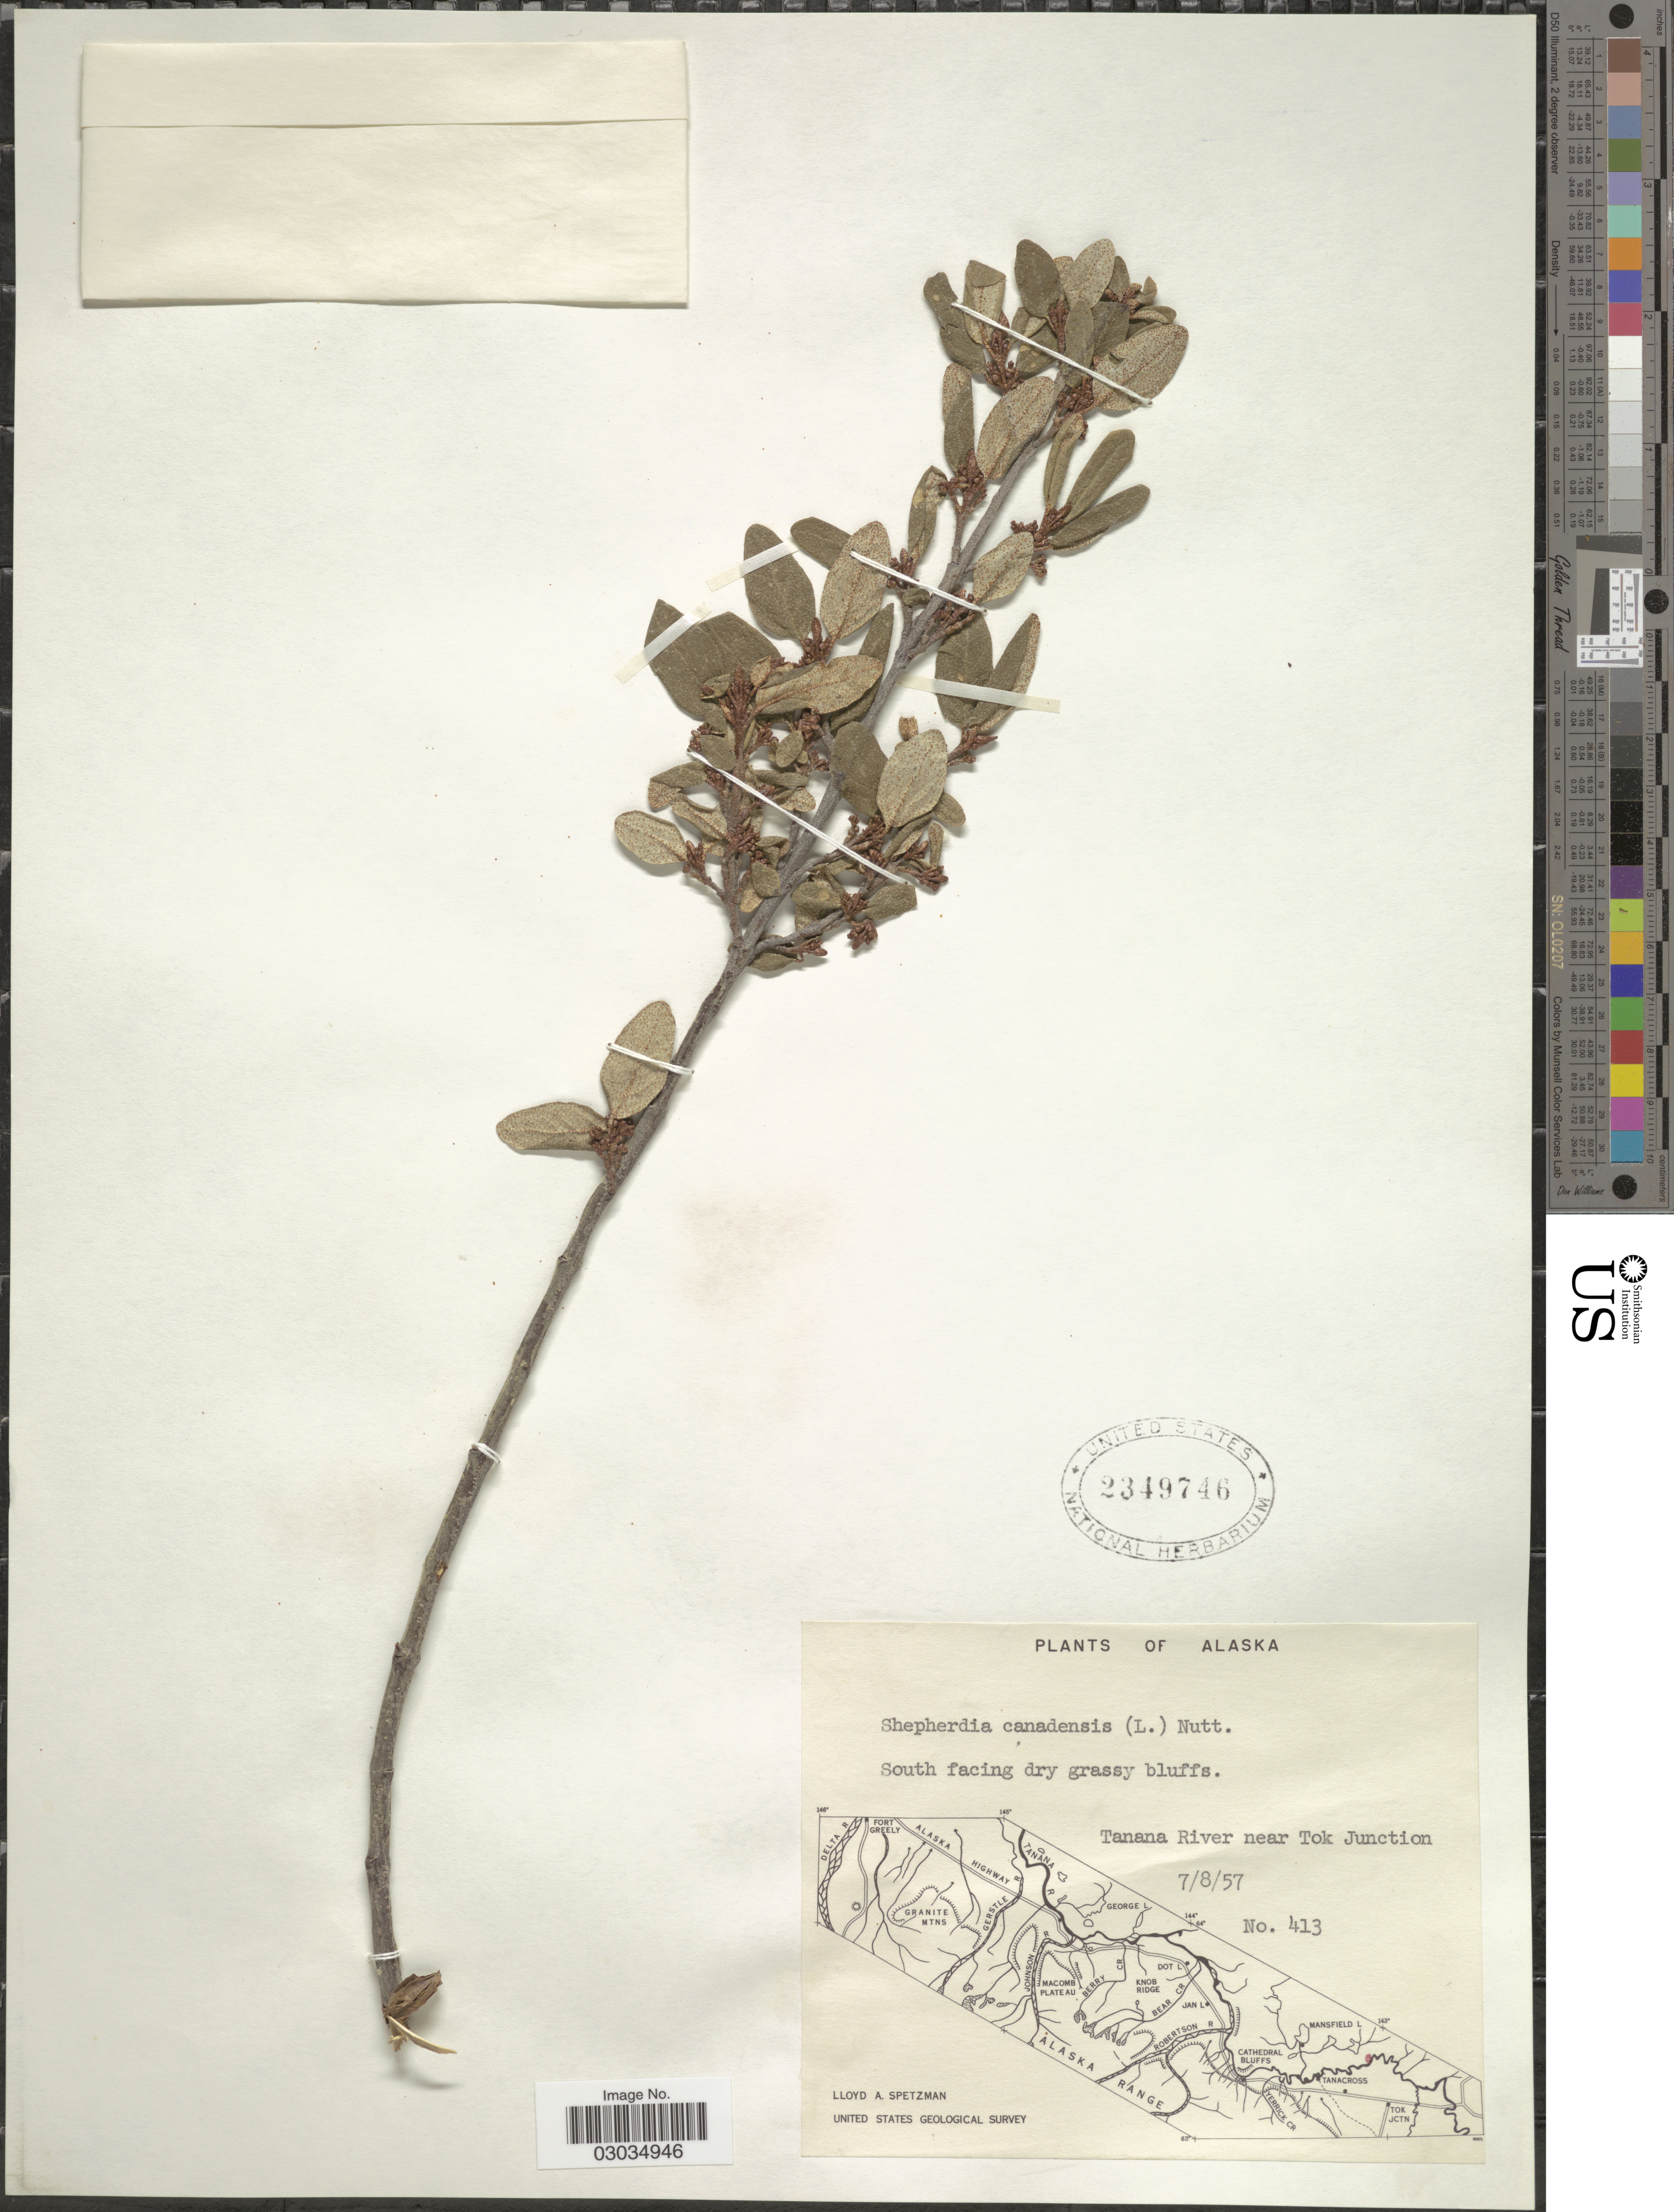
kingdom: Plantae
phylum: Tracheophyta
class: Magnoliopsida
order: Rosales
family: Elaeagnaceae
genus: Shepherdia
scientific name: Shepherdia canadensis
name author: (L.) Nutt.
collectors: L. Spetzman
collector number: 413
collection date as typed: Transcribed d/m/y: 8/7/57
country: United States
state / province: Alaska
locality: Tanana River near Tok Junction.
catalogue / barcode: US 2349746